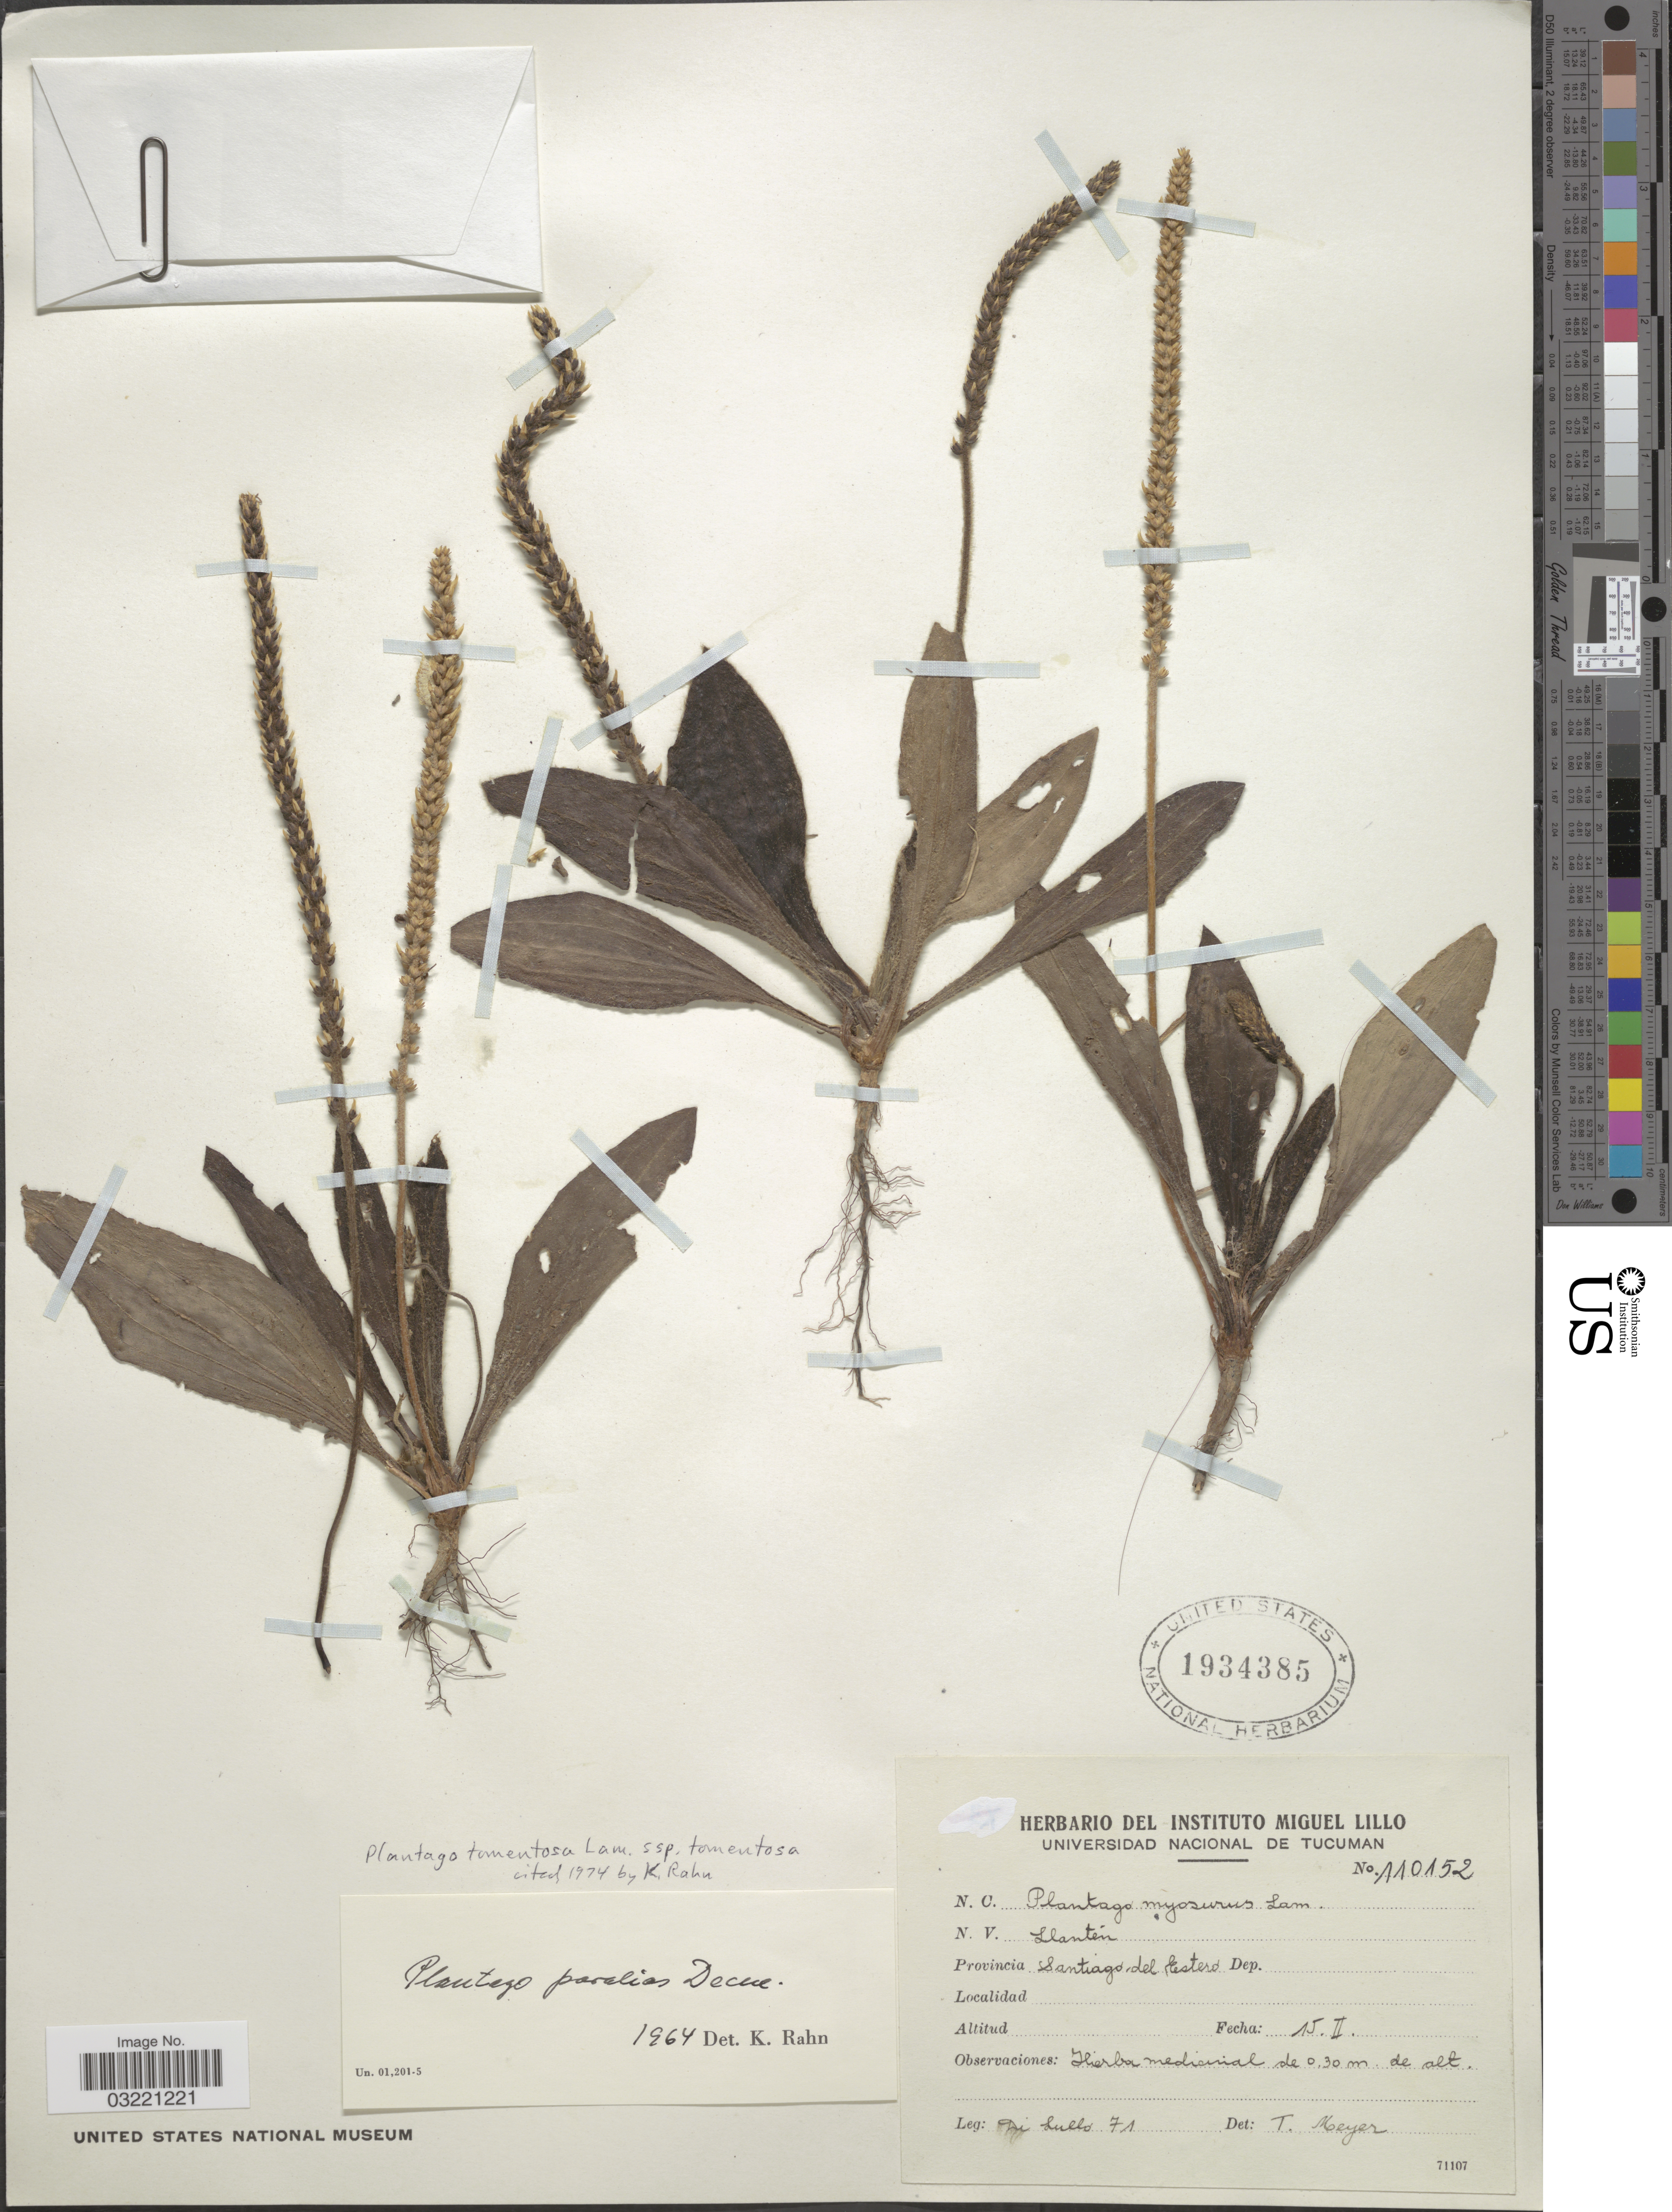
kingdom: Plantae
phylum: Tracheophyta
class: Magnoliopsida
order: Lamiales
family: Plantaginaceae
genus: Plantago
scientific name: Plantago tomentosa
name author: Lam.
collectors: -. Disullo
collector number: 71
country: Argentina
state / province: Santiago del Estero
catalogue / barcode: US 1934385